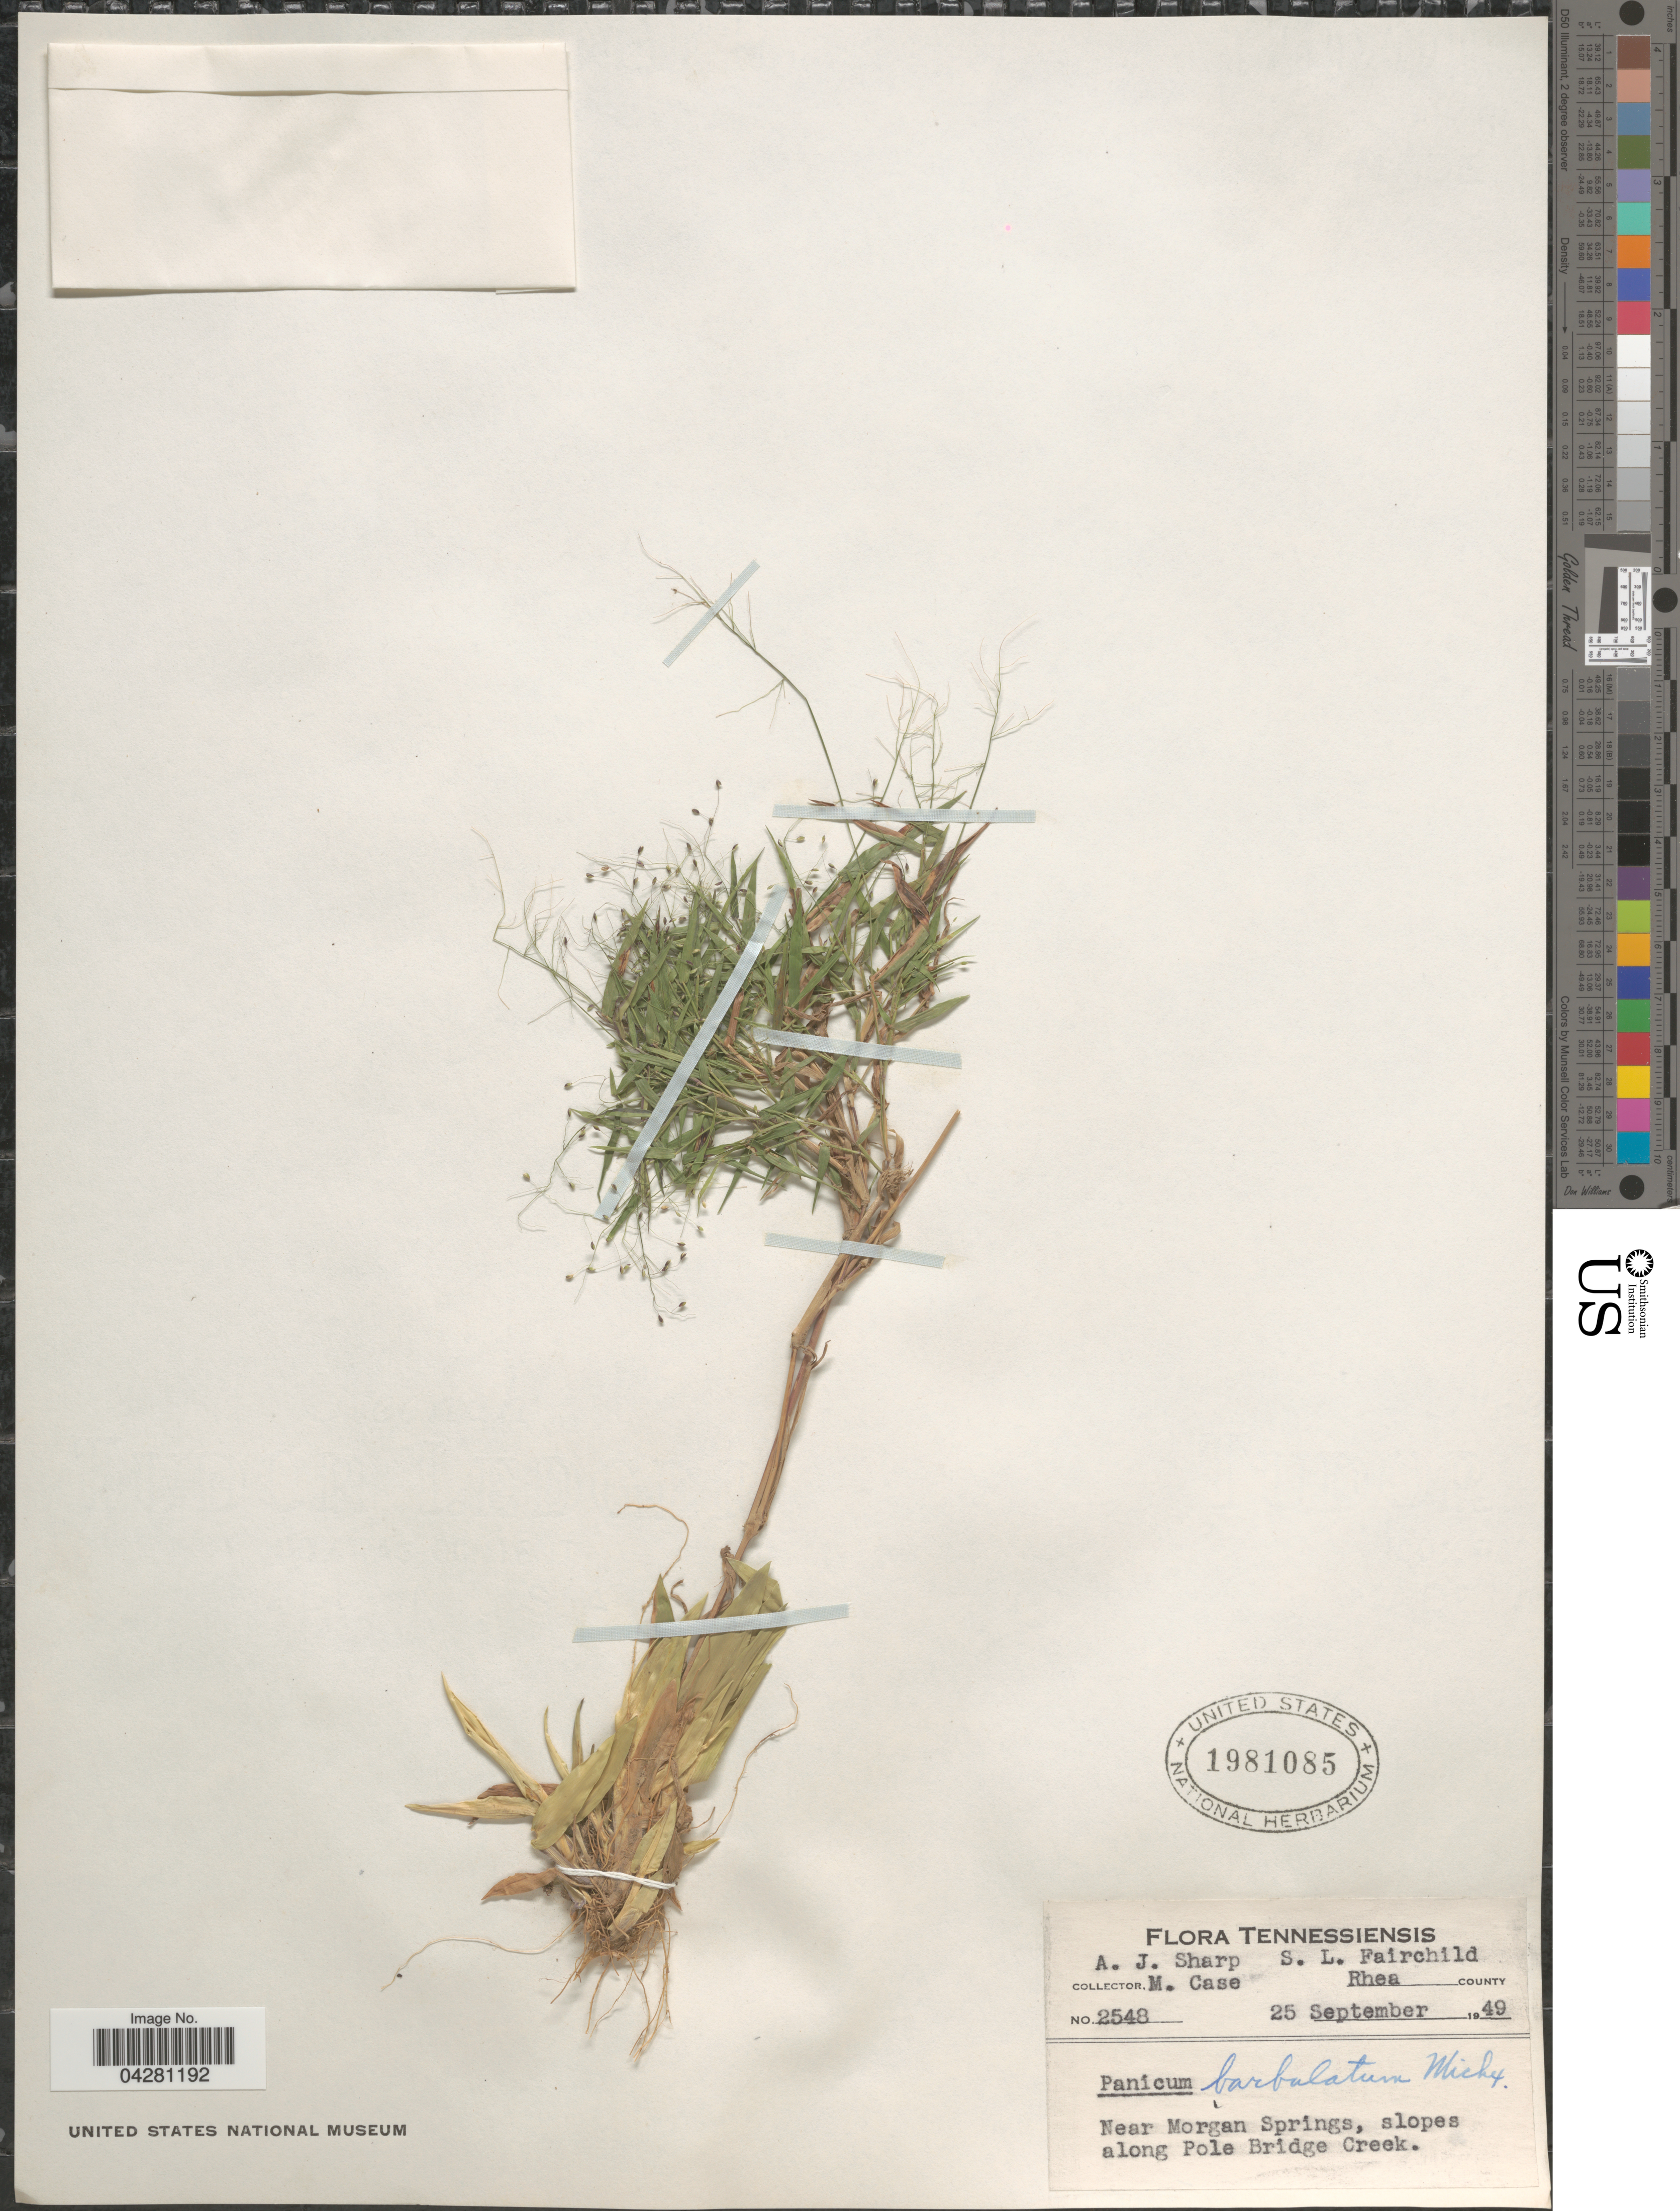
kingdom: Plantae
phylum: Tracheophyta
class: Liliopsida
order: Poales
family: Poaceae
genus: Dichanthelium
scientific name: Dichanthelium dichotomum var. dichotomum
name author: (L.) Gould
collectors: A. J. Sharp, M. Case & S. Fairchild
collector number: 2548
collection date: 1949-09-25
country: United States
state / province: Tennessee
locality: Rhea County. Near Morgan Springs, slopes along Pole Bridge Creek.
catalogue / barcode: US 1981085